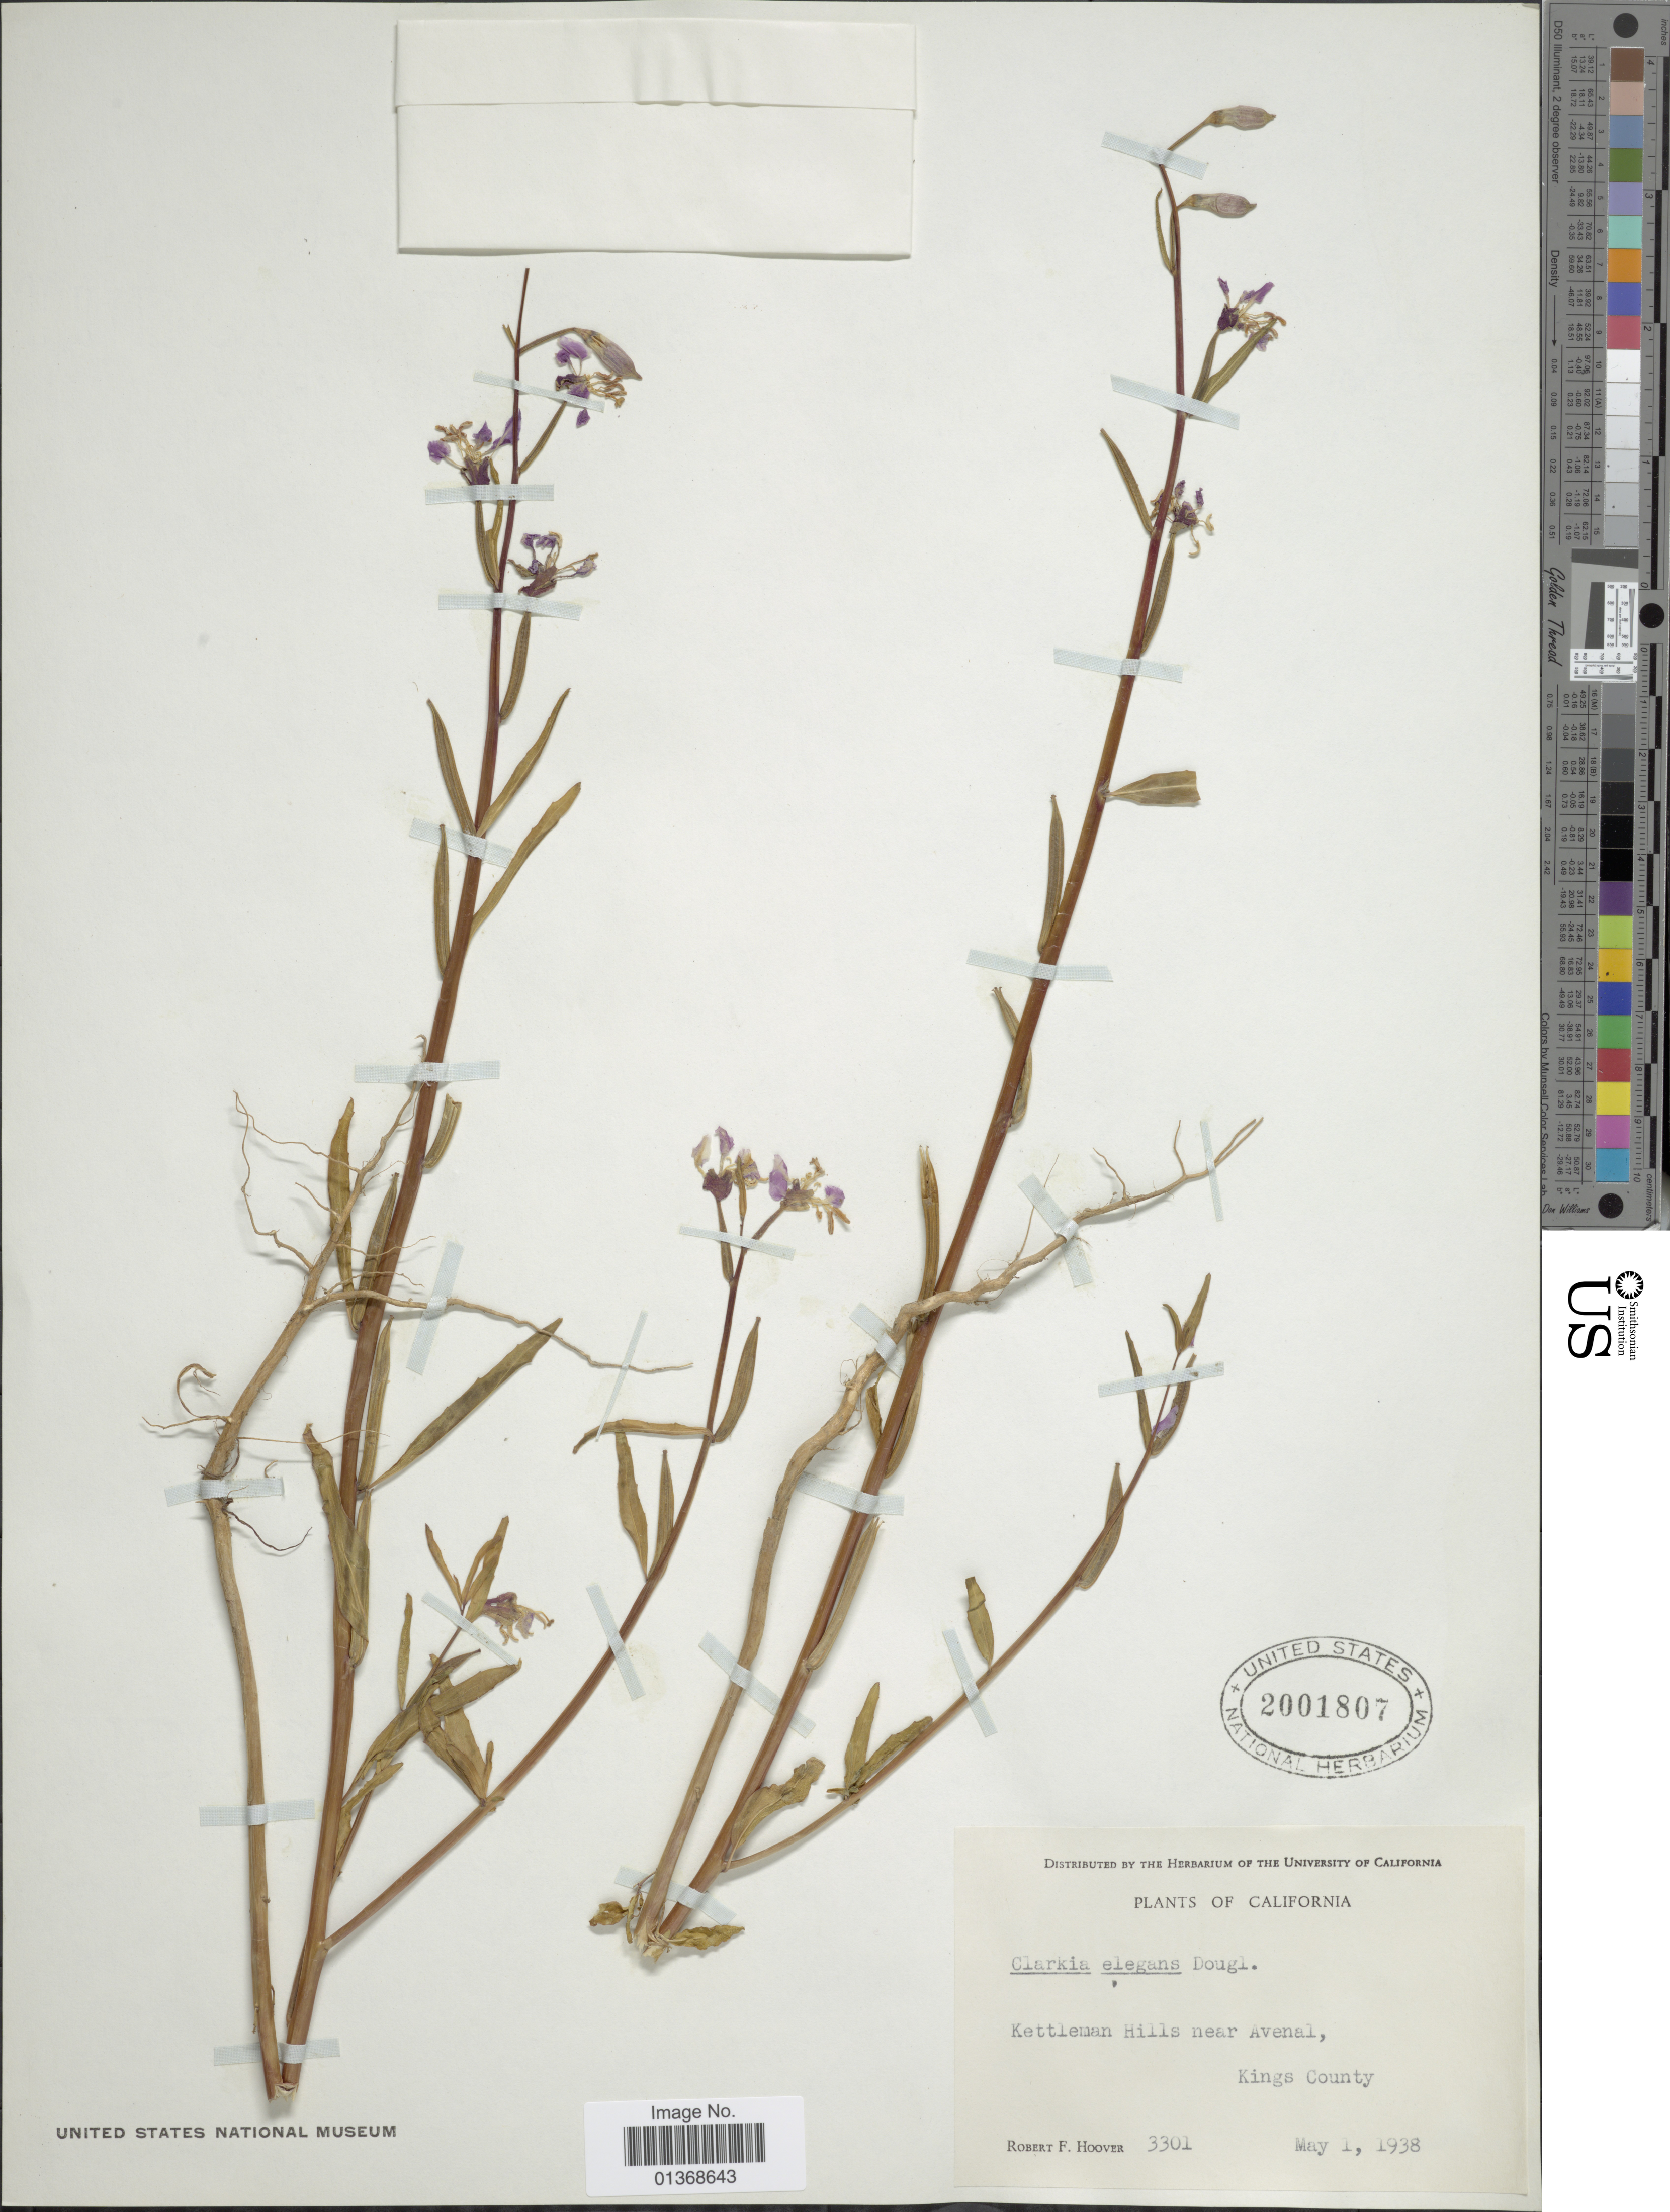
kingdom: Plantae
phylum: Tracheophyta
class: Magnoliopsida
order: Myrtales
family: Onagraceae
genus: Clarkia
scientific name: Clarkia unguiculata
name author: Lindl.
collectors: R. F. Hoover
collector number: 3301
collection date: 1938-05-01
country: United States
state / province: California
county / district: Kings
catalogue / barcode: US 2001807